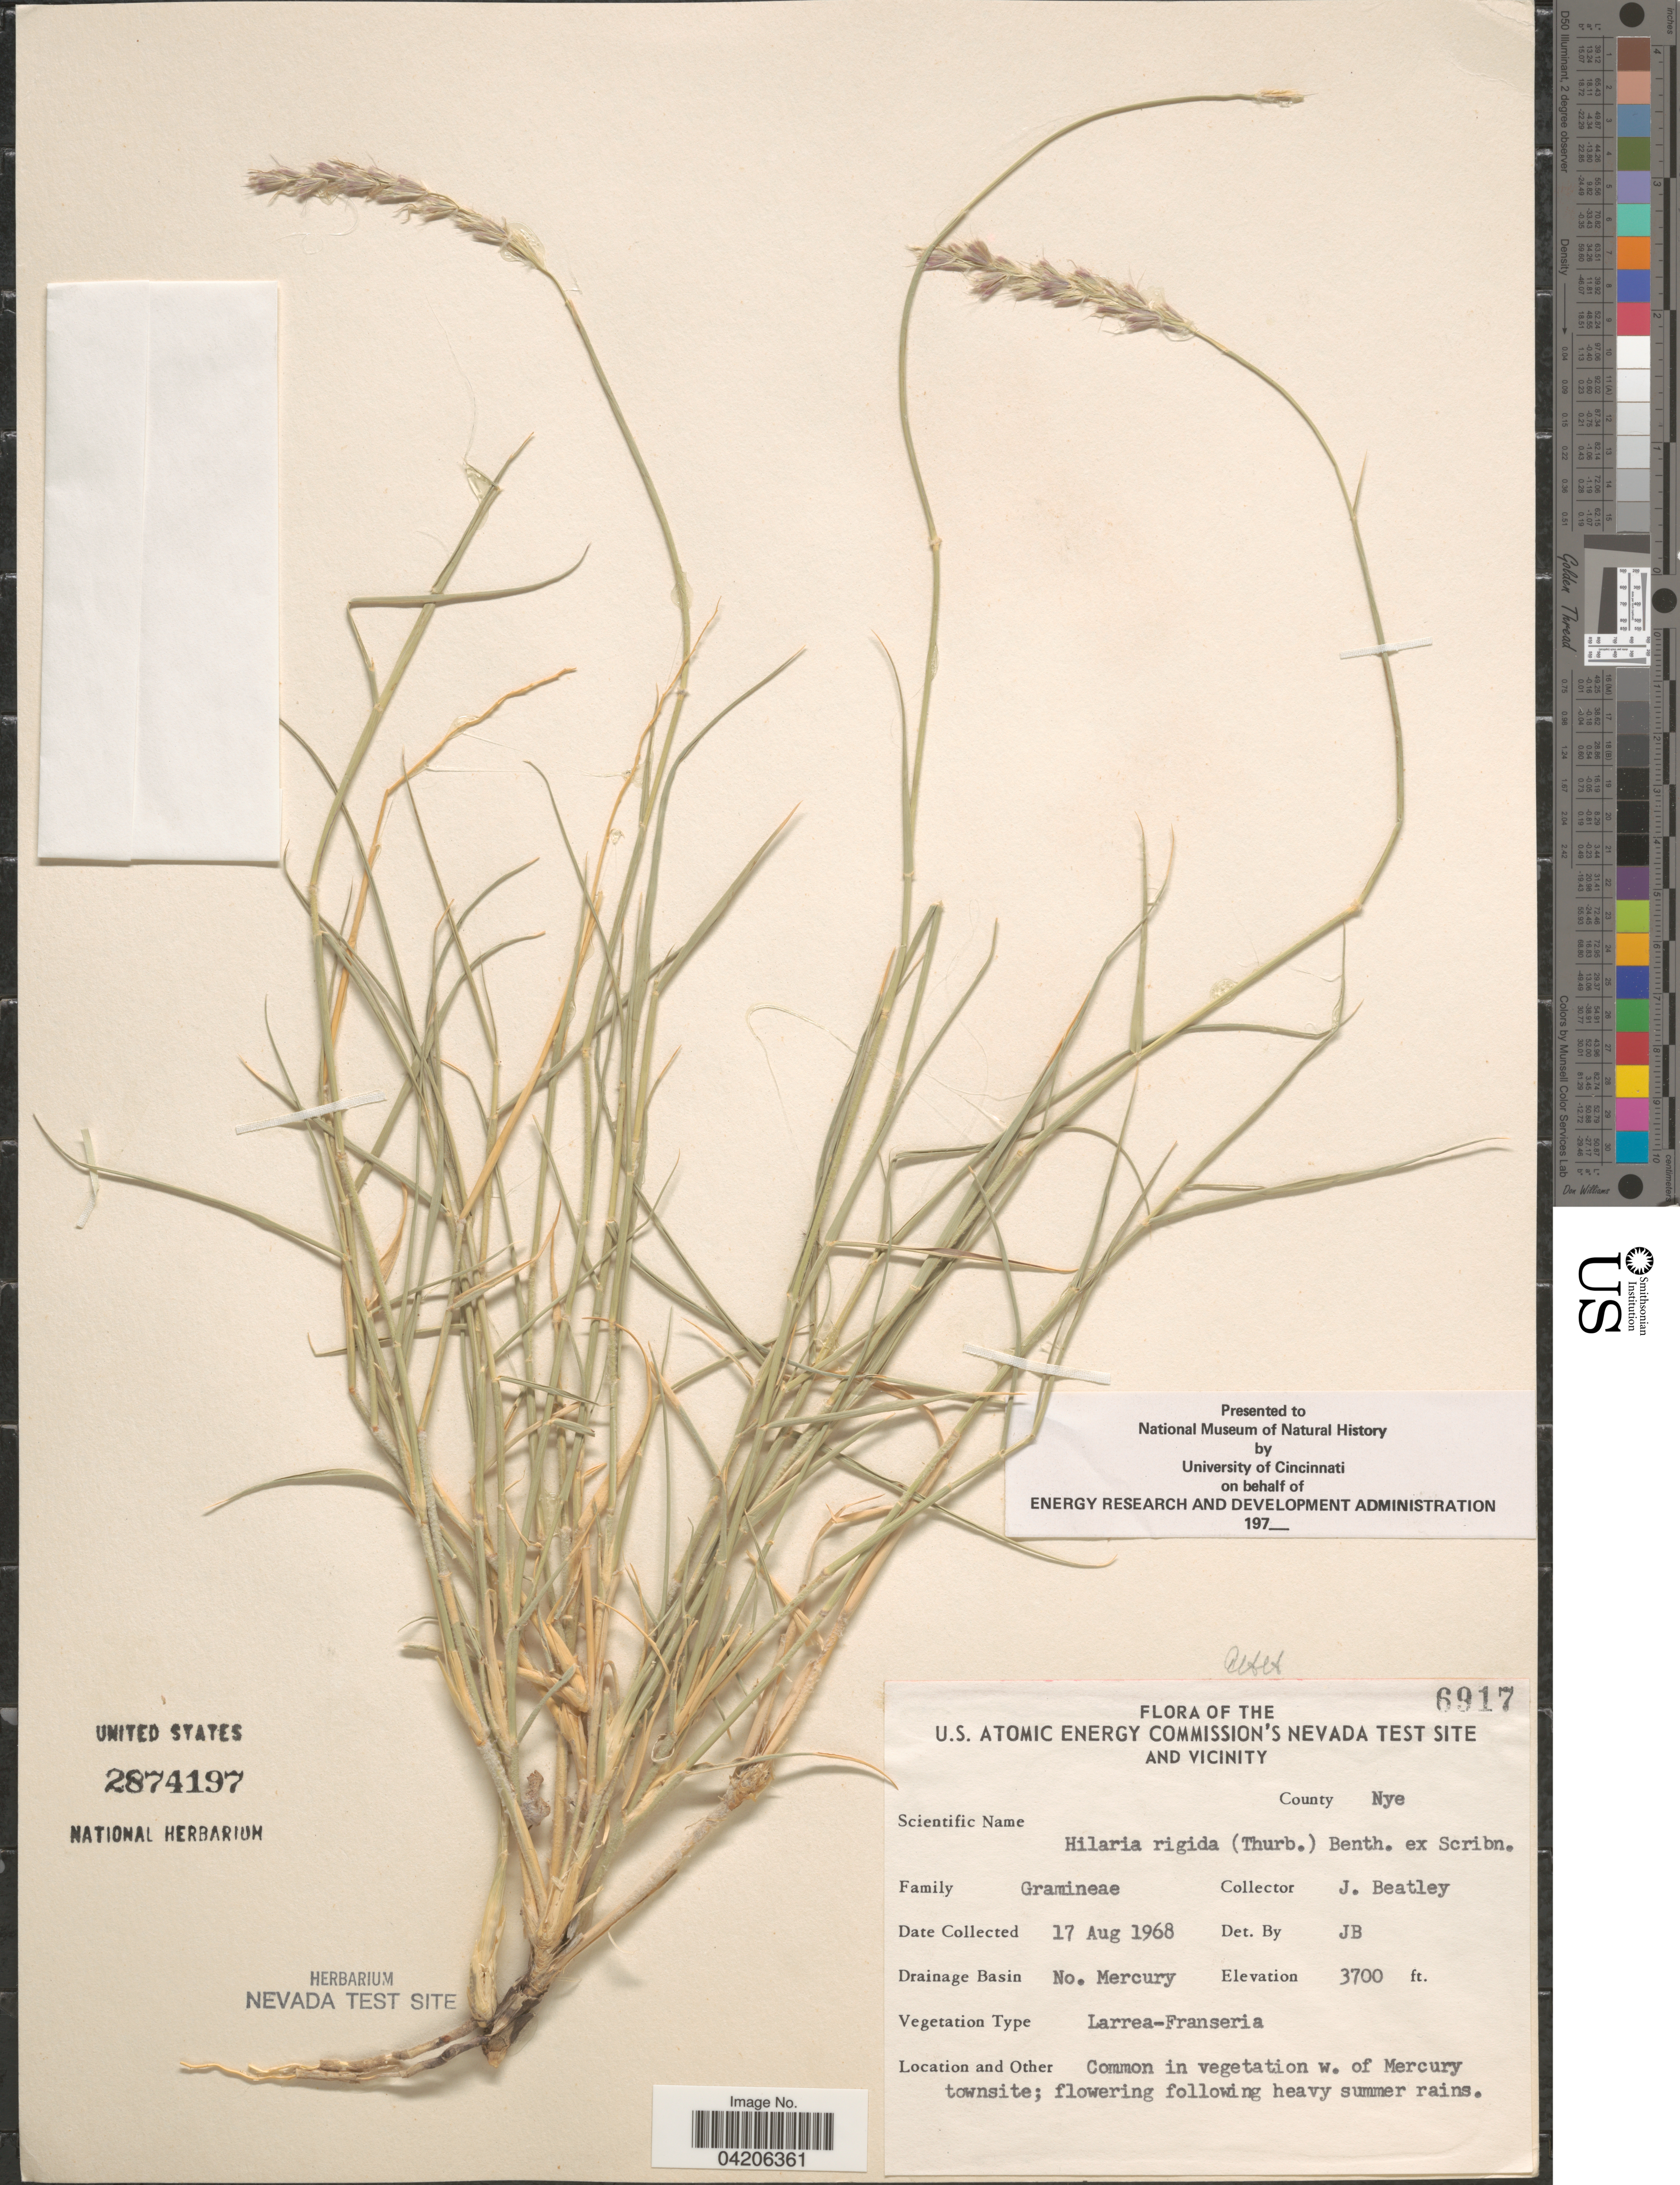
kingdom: Plantae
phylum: Tracheophyta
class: Liliopsida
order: Poales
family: Poaceae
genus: Hilaria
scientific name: Hilaria rigida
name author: (Thurb.) Benth. ex Scribn.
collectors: J. C. Beatley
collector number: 6917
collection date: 1968-08-17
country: United States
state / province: Nevada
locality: The U.S. Atomic Energy Commission's Nevada Test site and vicinity. County Nye. No. Mercury. W. of Mercury townsite.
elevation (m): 1128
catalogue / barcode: US 2874197